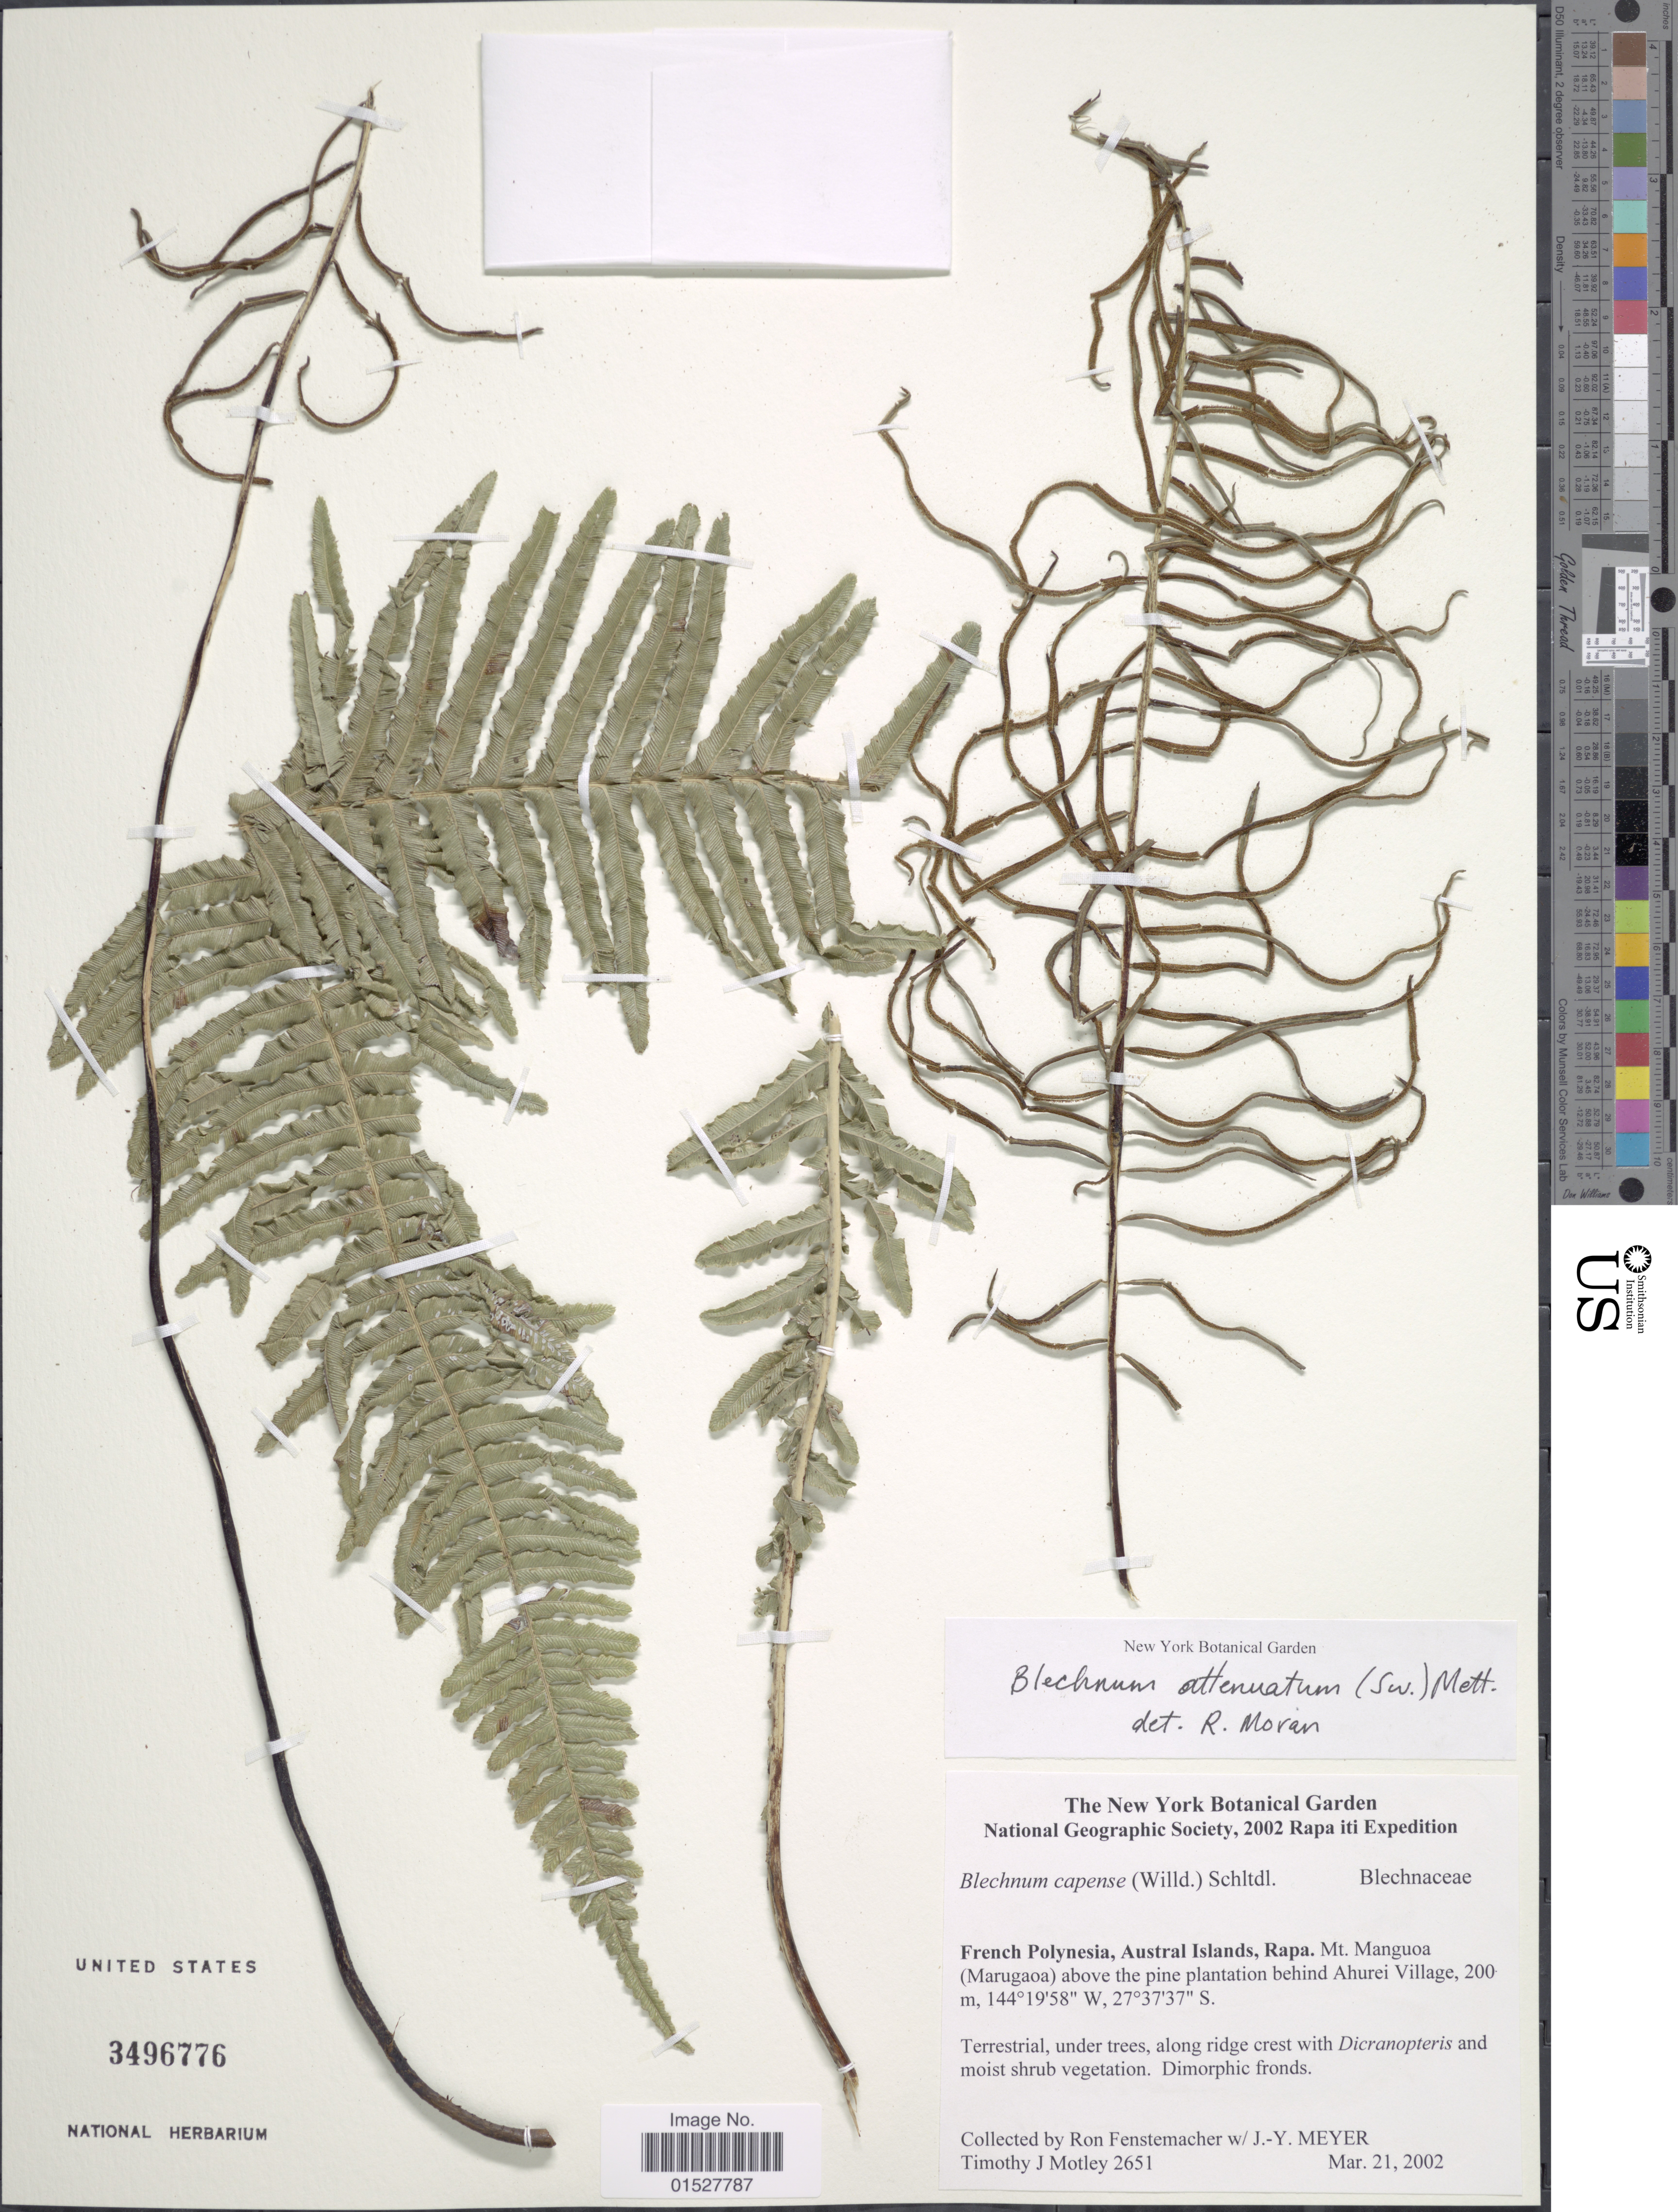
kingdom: Plantae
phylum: Tracheophyta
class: Polypodiopsida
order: Polypodiales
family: Blechnaceae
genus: Austroblechnum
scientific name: Austroblechnum raiateense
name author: (J.W. Moore) Gasper & V.A.O. Dittrich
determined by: Vazquez, R.; Molino, S.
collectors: R. Fenstemacher & J.-Y. Meyer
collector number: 2651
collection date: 2002-03-21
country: French Polynesia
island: Rapa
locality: French Polynesia, Austral Islands, Rapa, Mt. Manguoa (Marugagoa) above the pine plantation behind Ahurei Village.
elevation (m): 200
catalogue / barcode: US 3496776